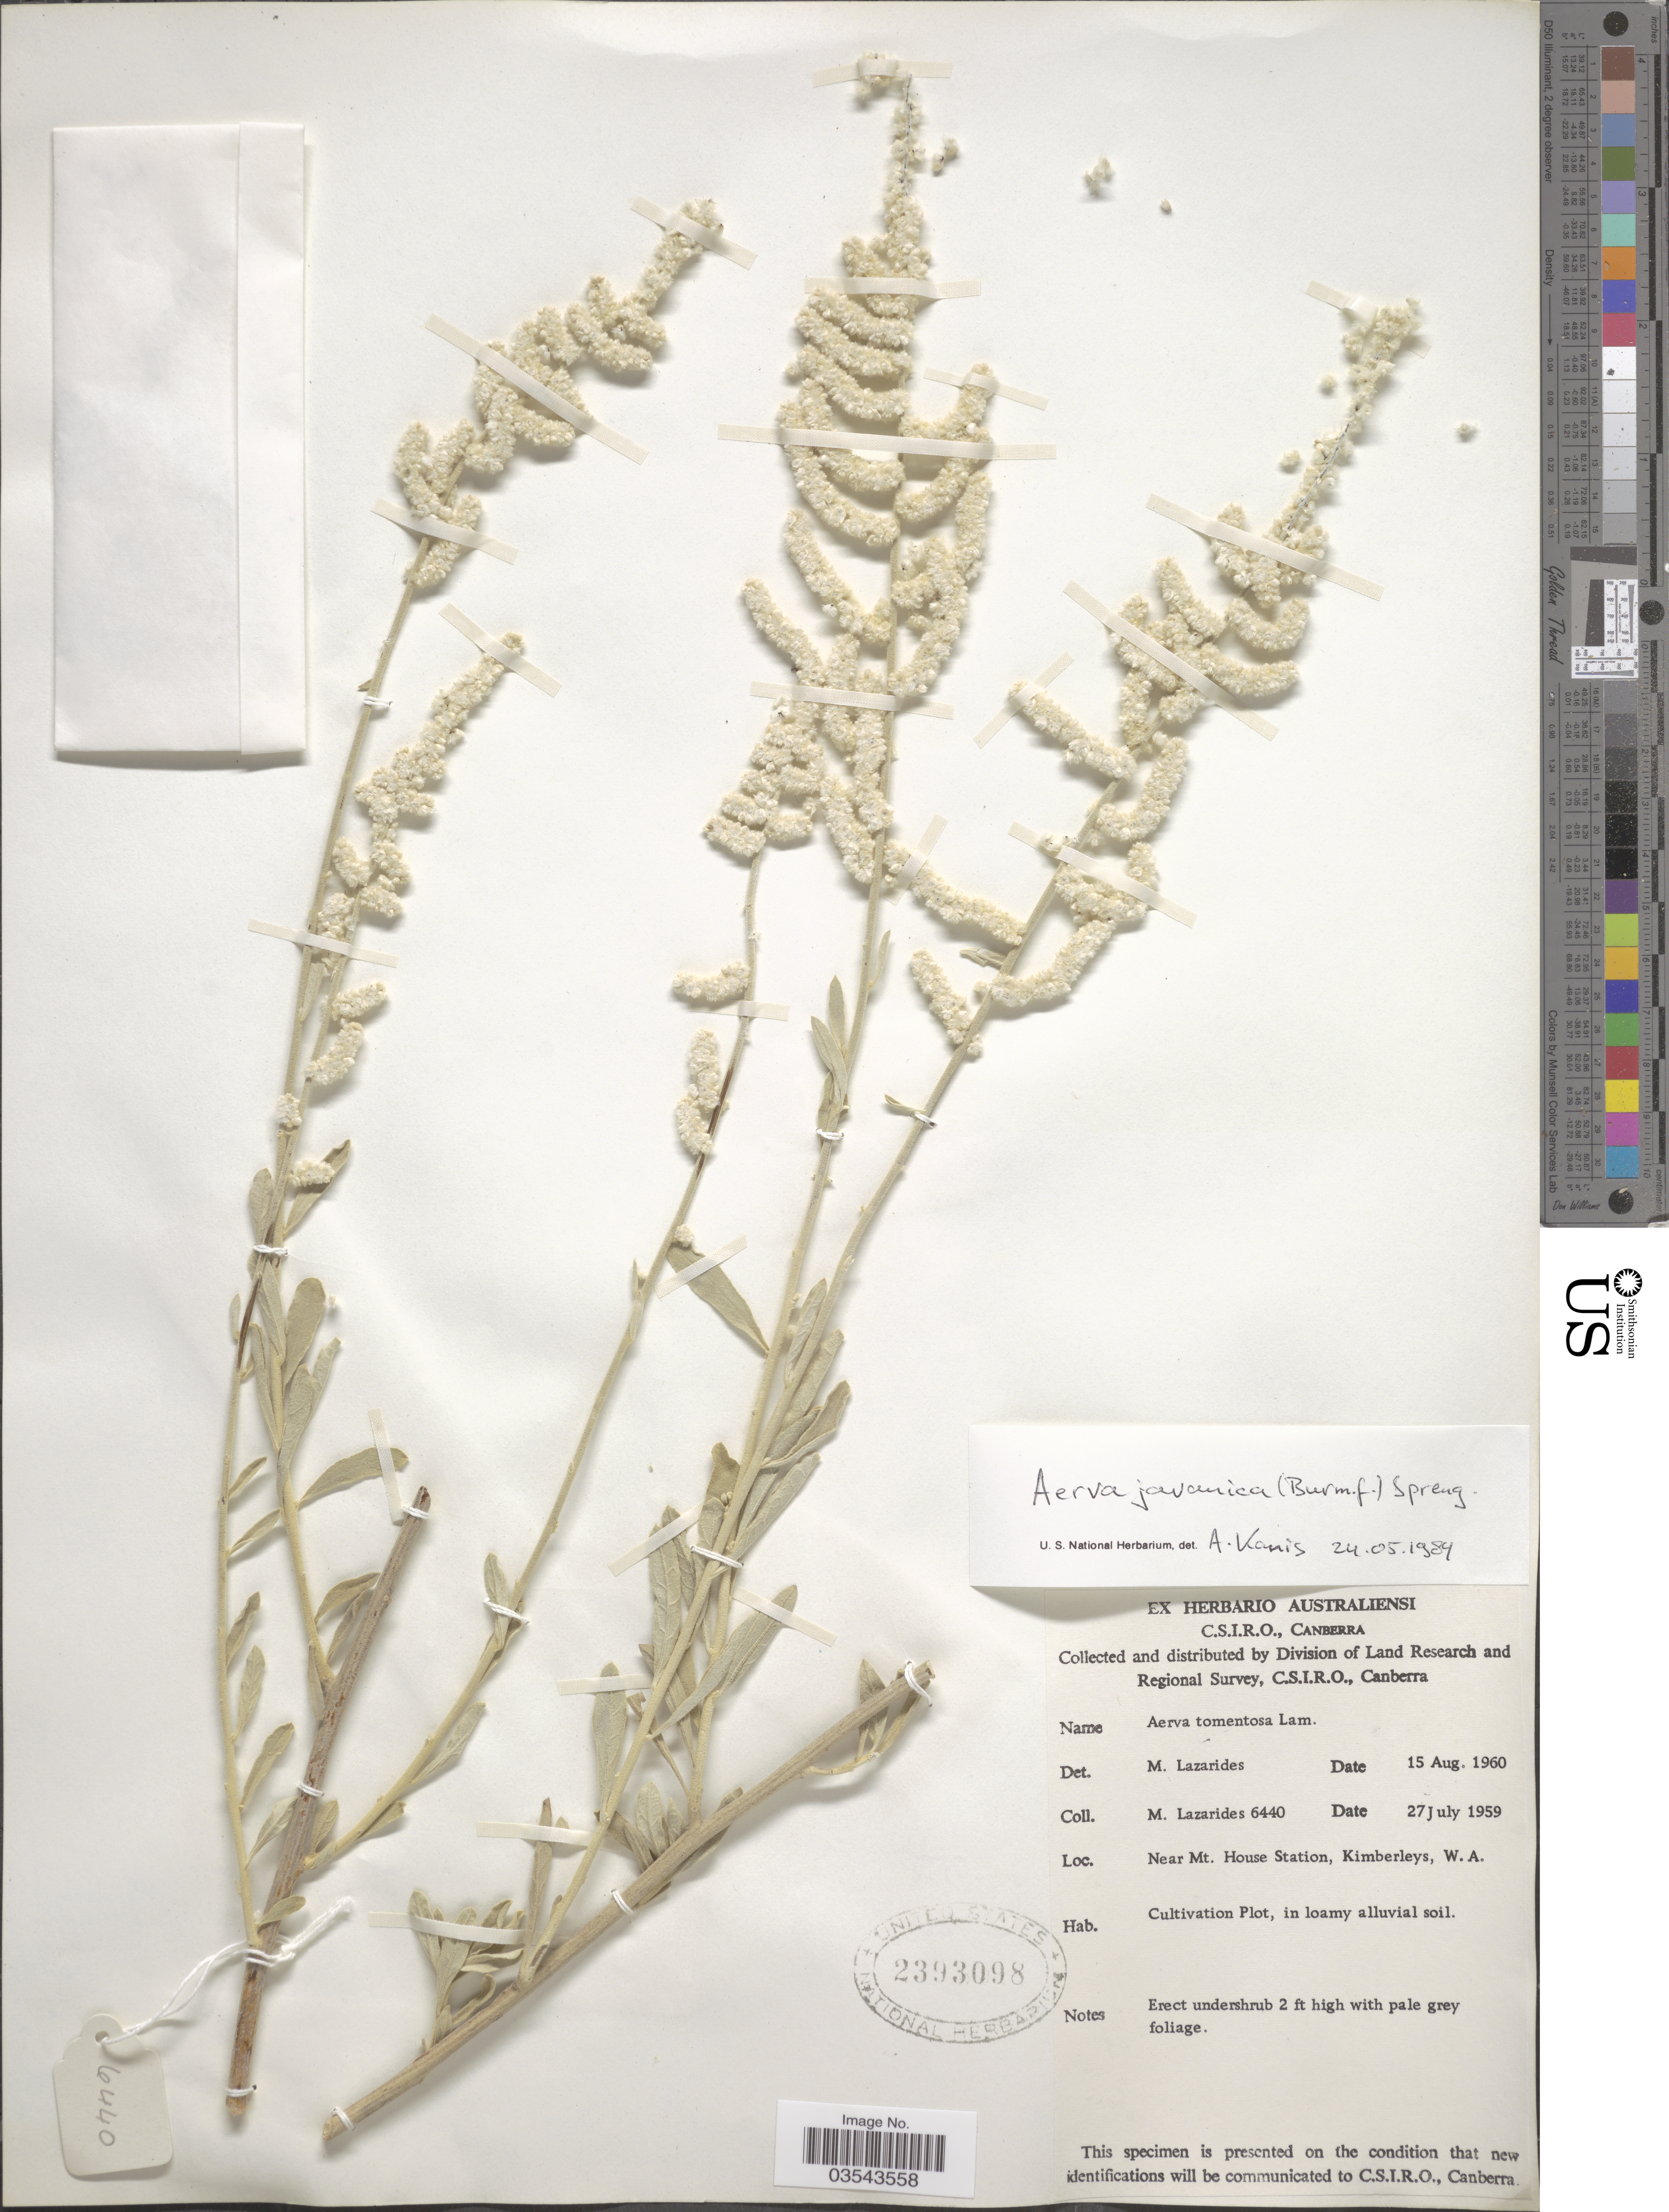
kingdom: Plantae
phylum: Tracheophyta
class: Magnoliopsida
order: Caryophyllales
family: Amaranthaceae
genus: Aerva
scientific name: Aerva sp.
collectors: M. Lazarides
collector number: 6440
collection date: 1959-07-27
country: Australia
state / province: Western Australia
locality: Near Mt. House Station, Kimberleys. Cultivation plot.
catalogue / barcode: US 2393098